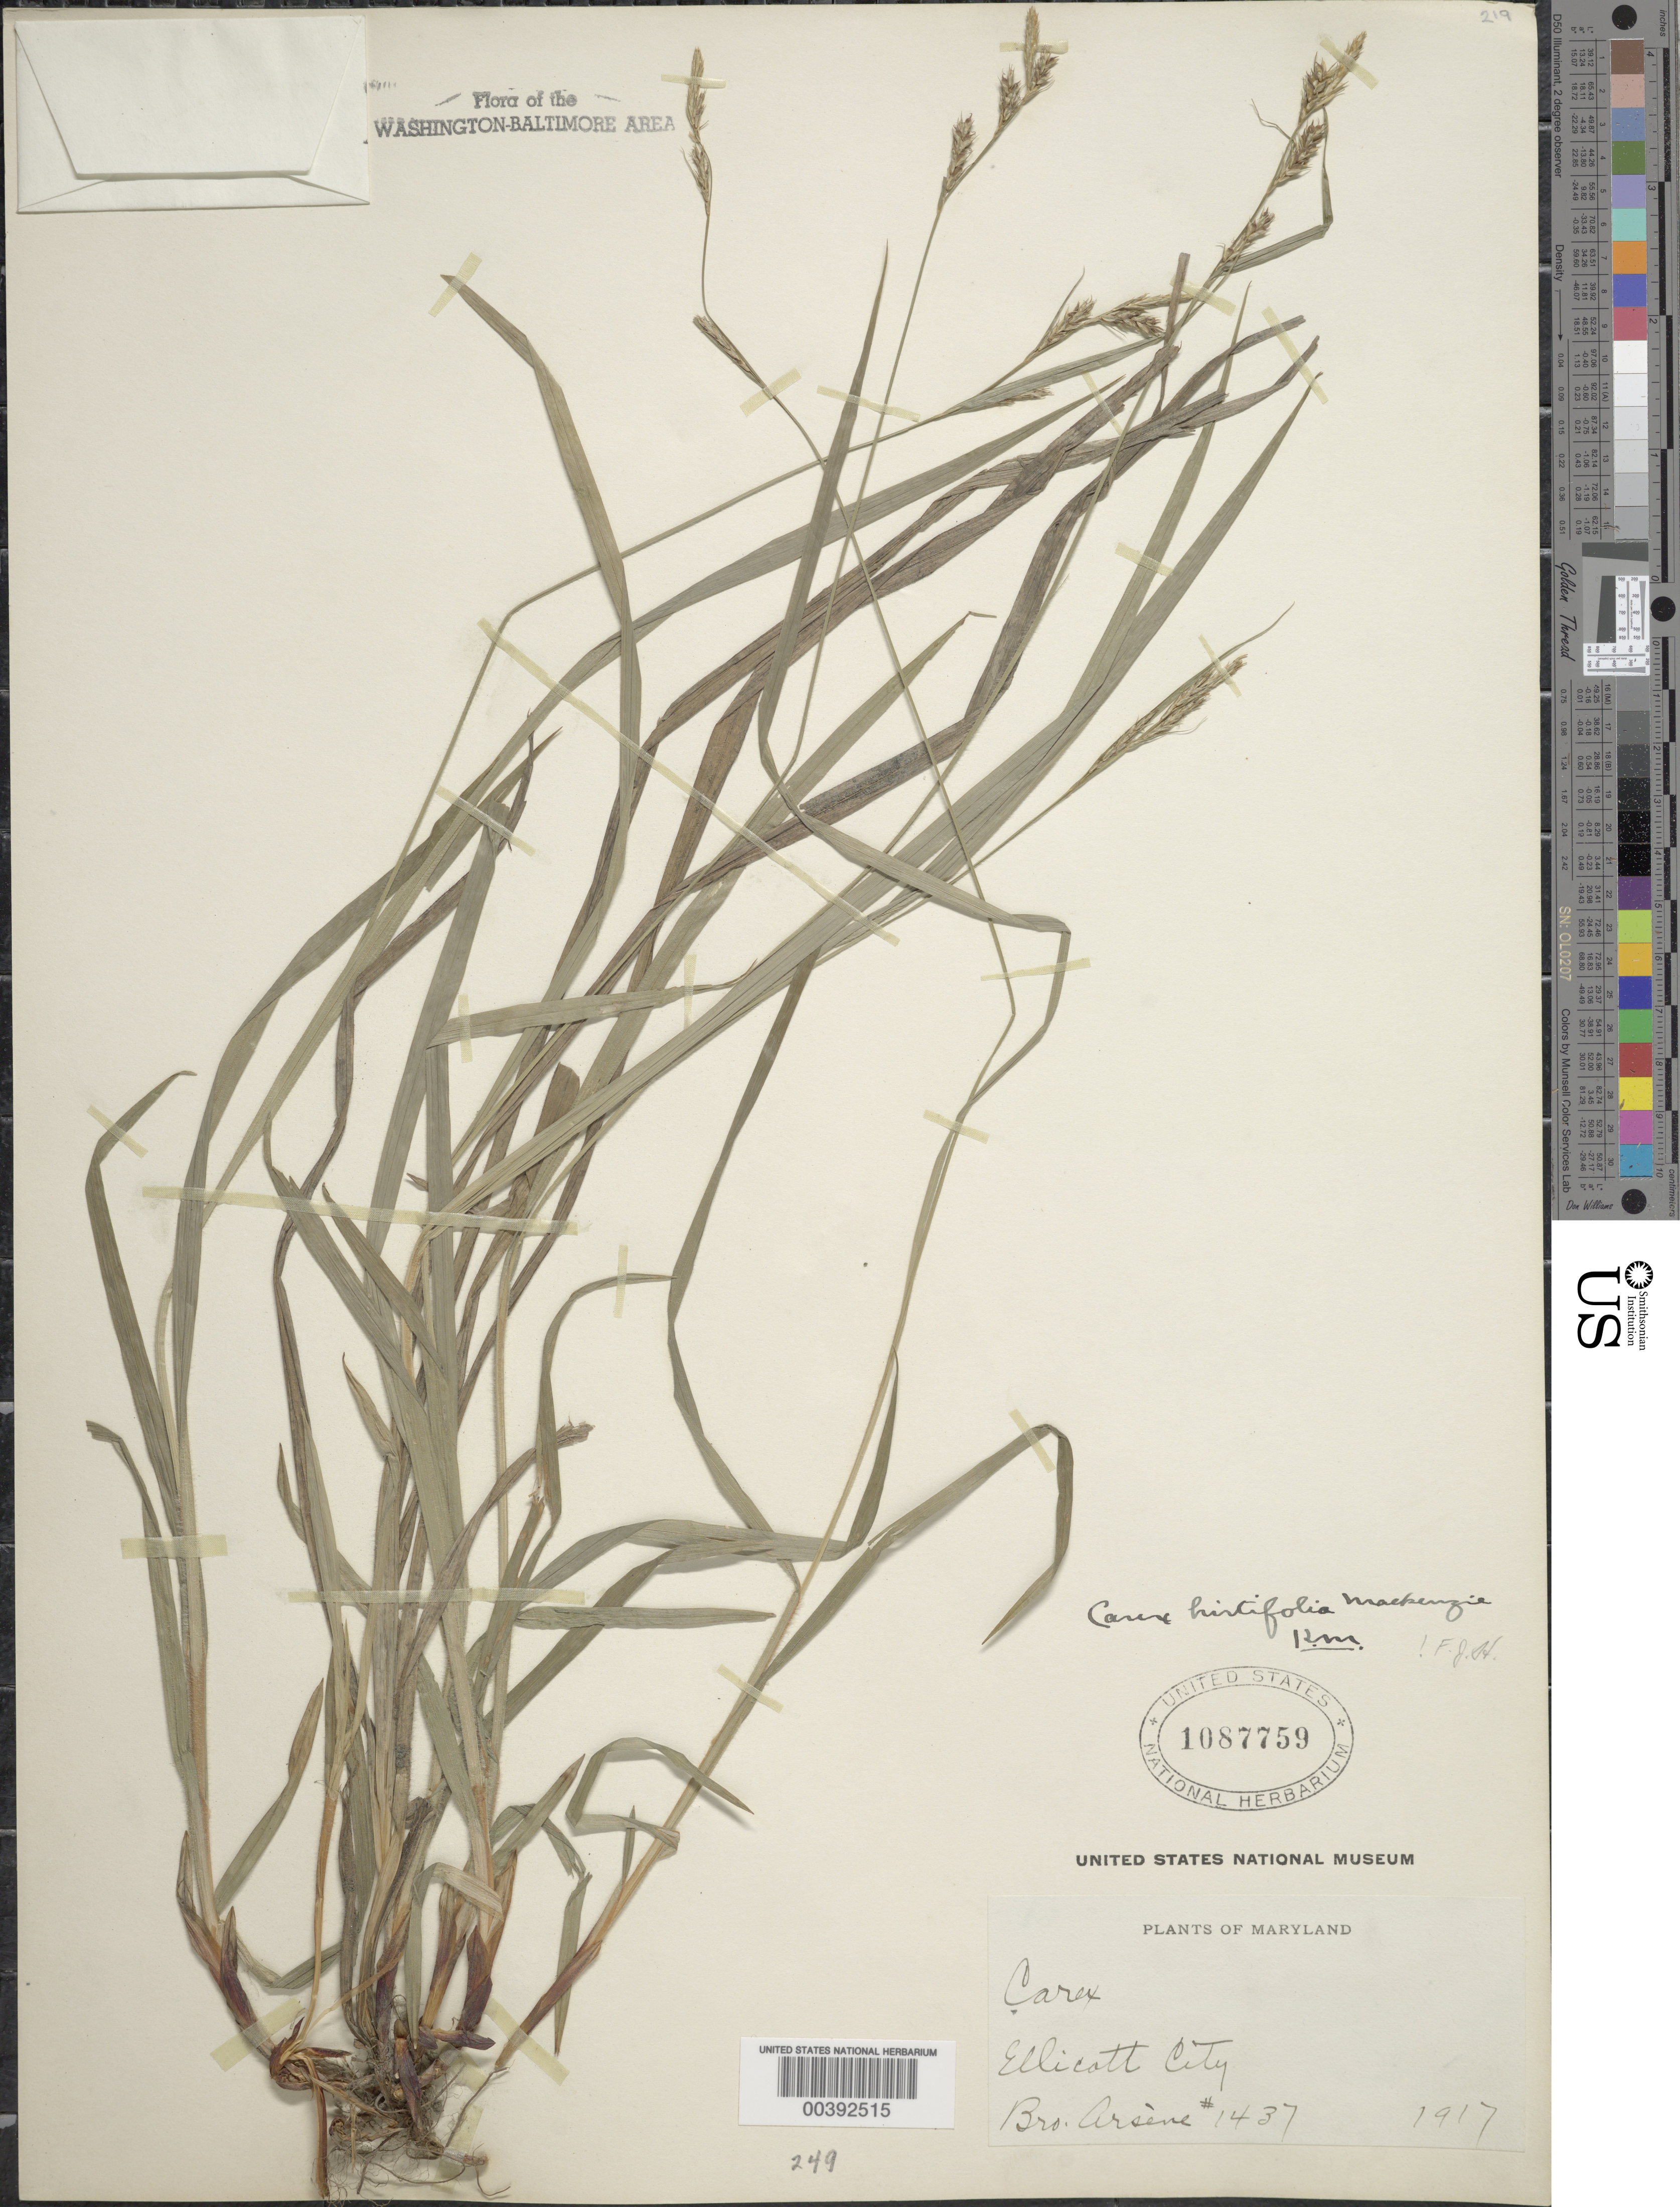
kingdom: Plantae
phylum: Tracheophyta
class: Liliopsida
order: Poales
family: Cyperaceae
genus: Carex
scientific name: Carex hirtifolia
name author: Mack.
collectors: Bro. G. Arsène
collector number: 1437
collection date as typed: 1917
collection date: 1917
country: United States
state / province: Maryland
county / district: Howard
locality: Ellicott City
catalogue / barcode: US 1087759